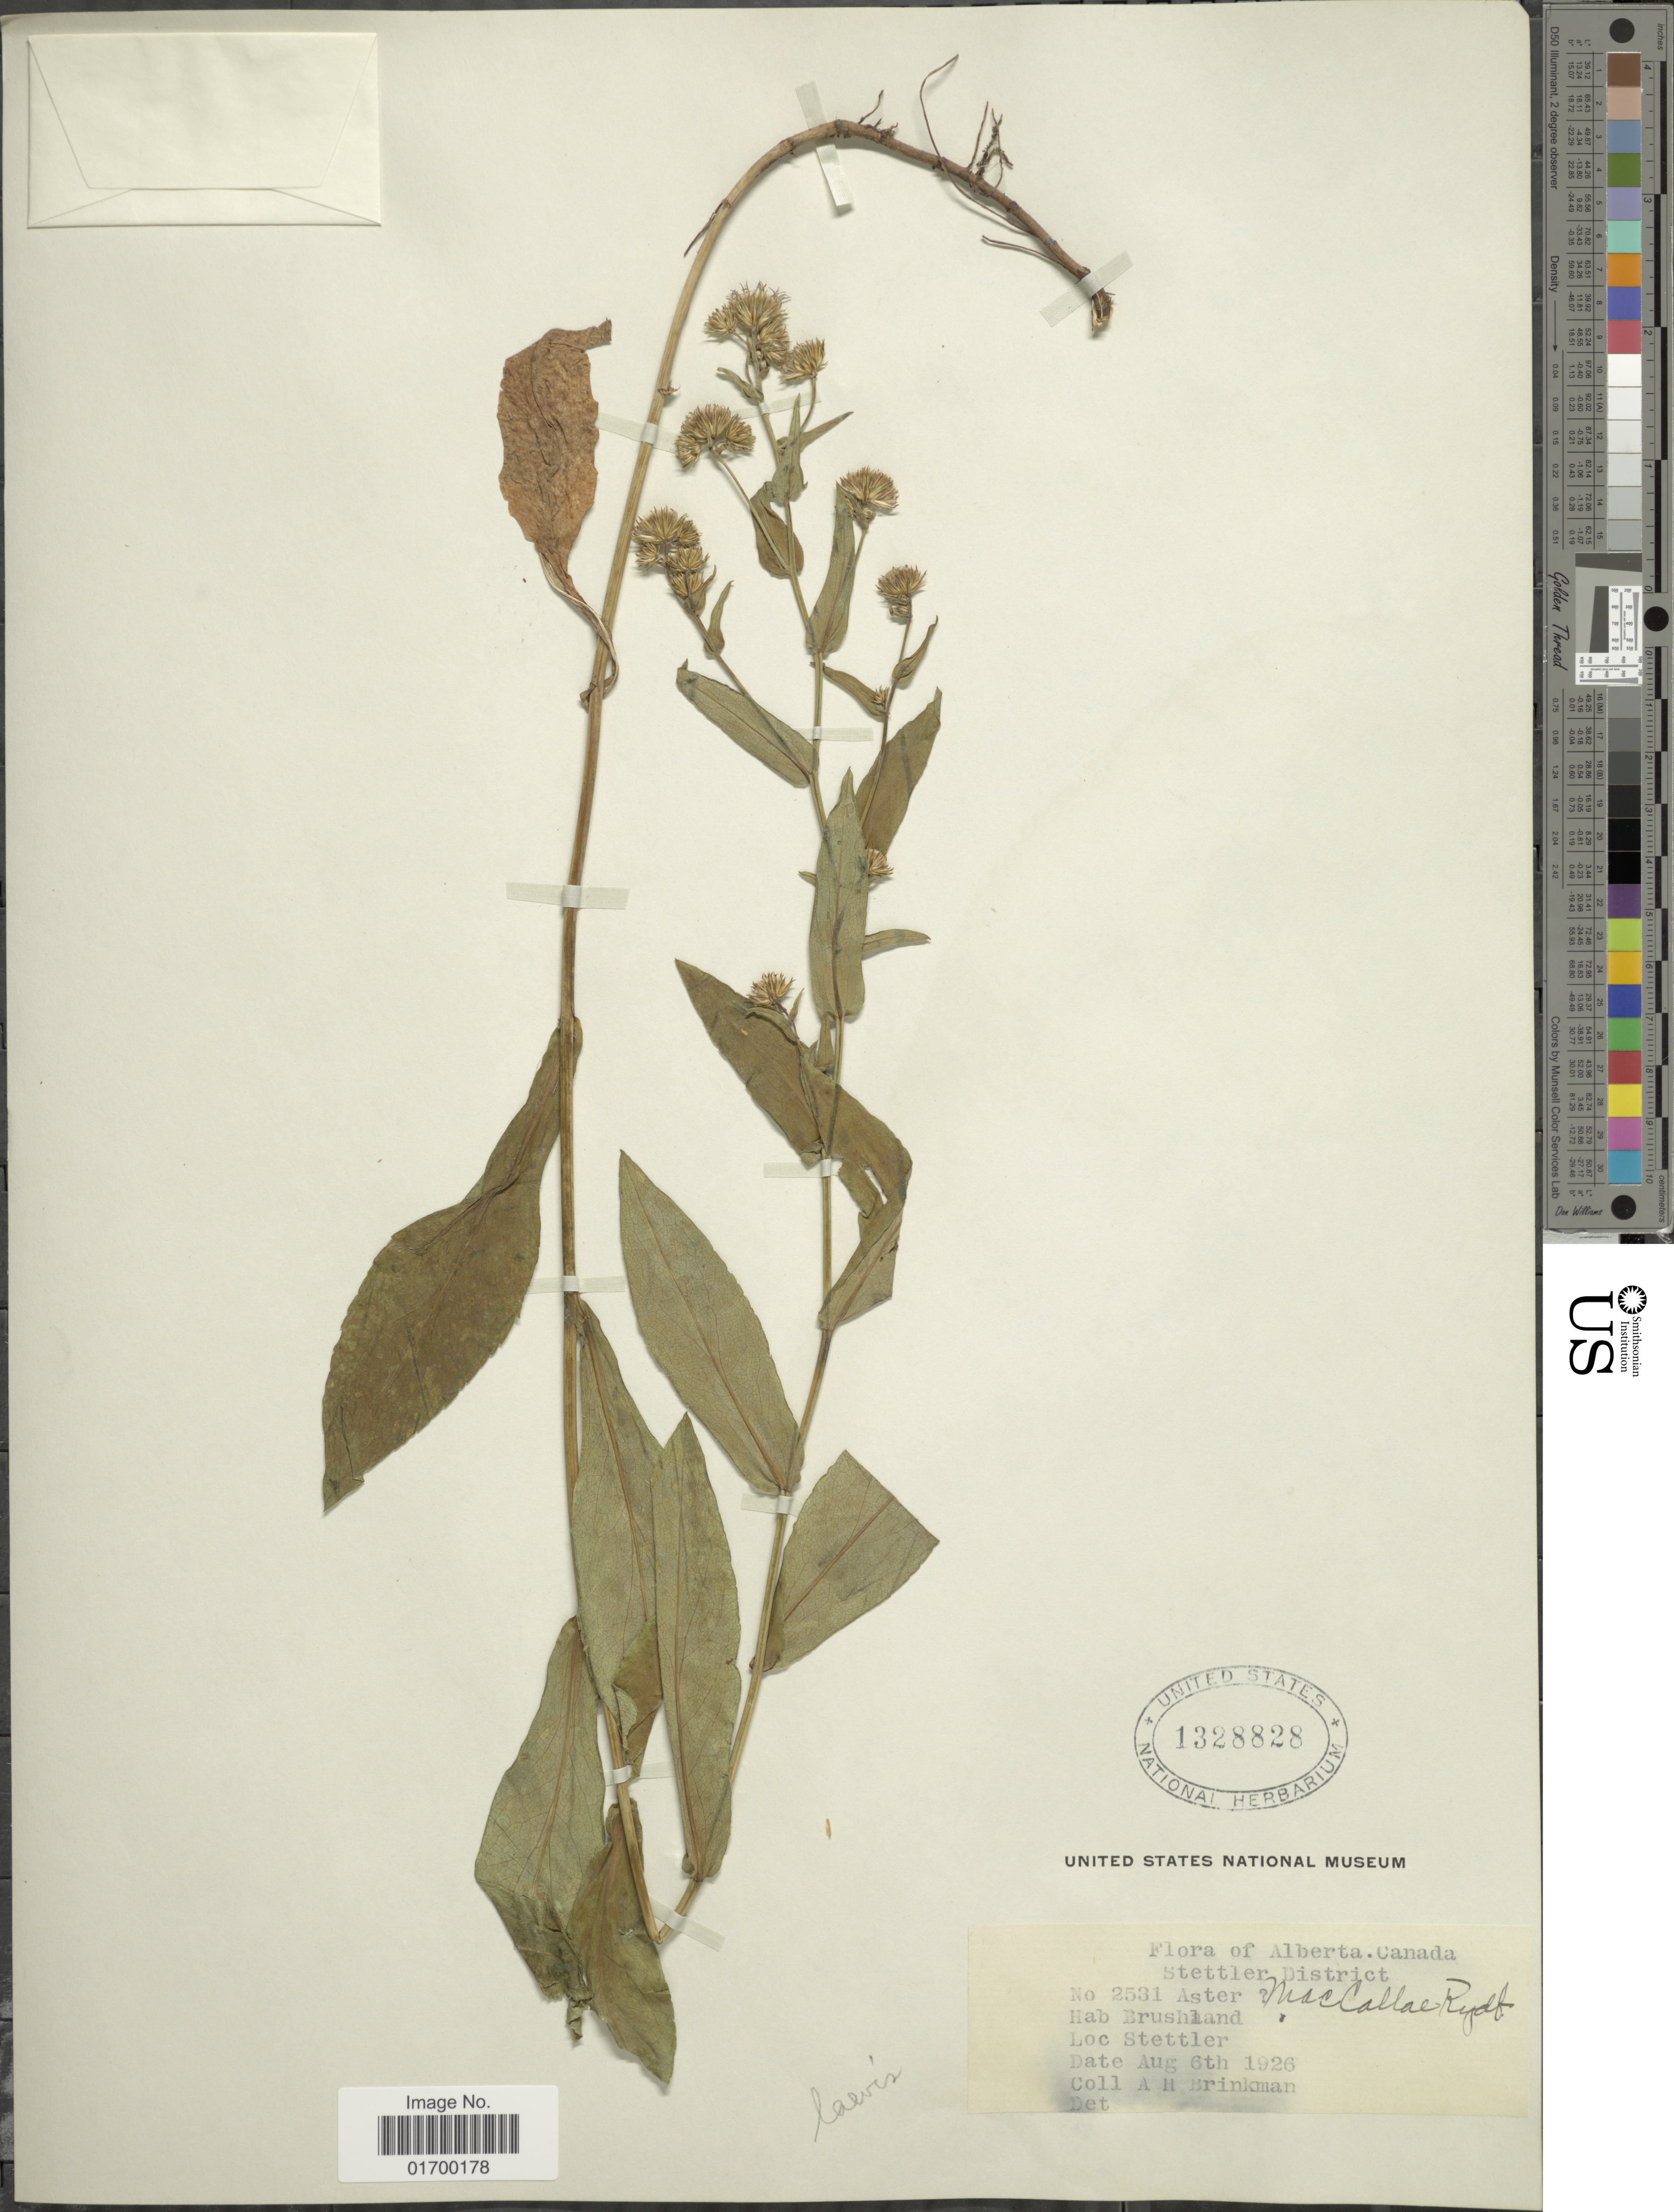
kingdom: Plantae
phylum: Tracheophyta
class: Magnoliopsida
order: Asterales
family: Asteraceae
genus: Symphyotrichum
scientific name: Symphyotrichum laeve var. geyeri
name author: (A. Gray) G.L. Nesom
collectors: A. Brinkman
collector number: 2531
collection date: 1926-08-06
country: Canada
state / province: Alberta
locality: Stettler District, Stettler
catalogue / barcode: US 1328828